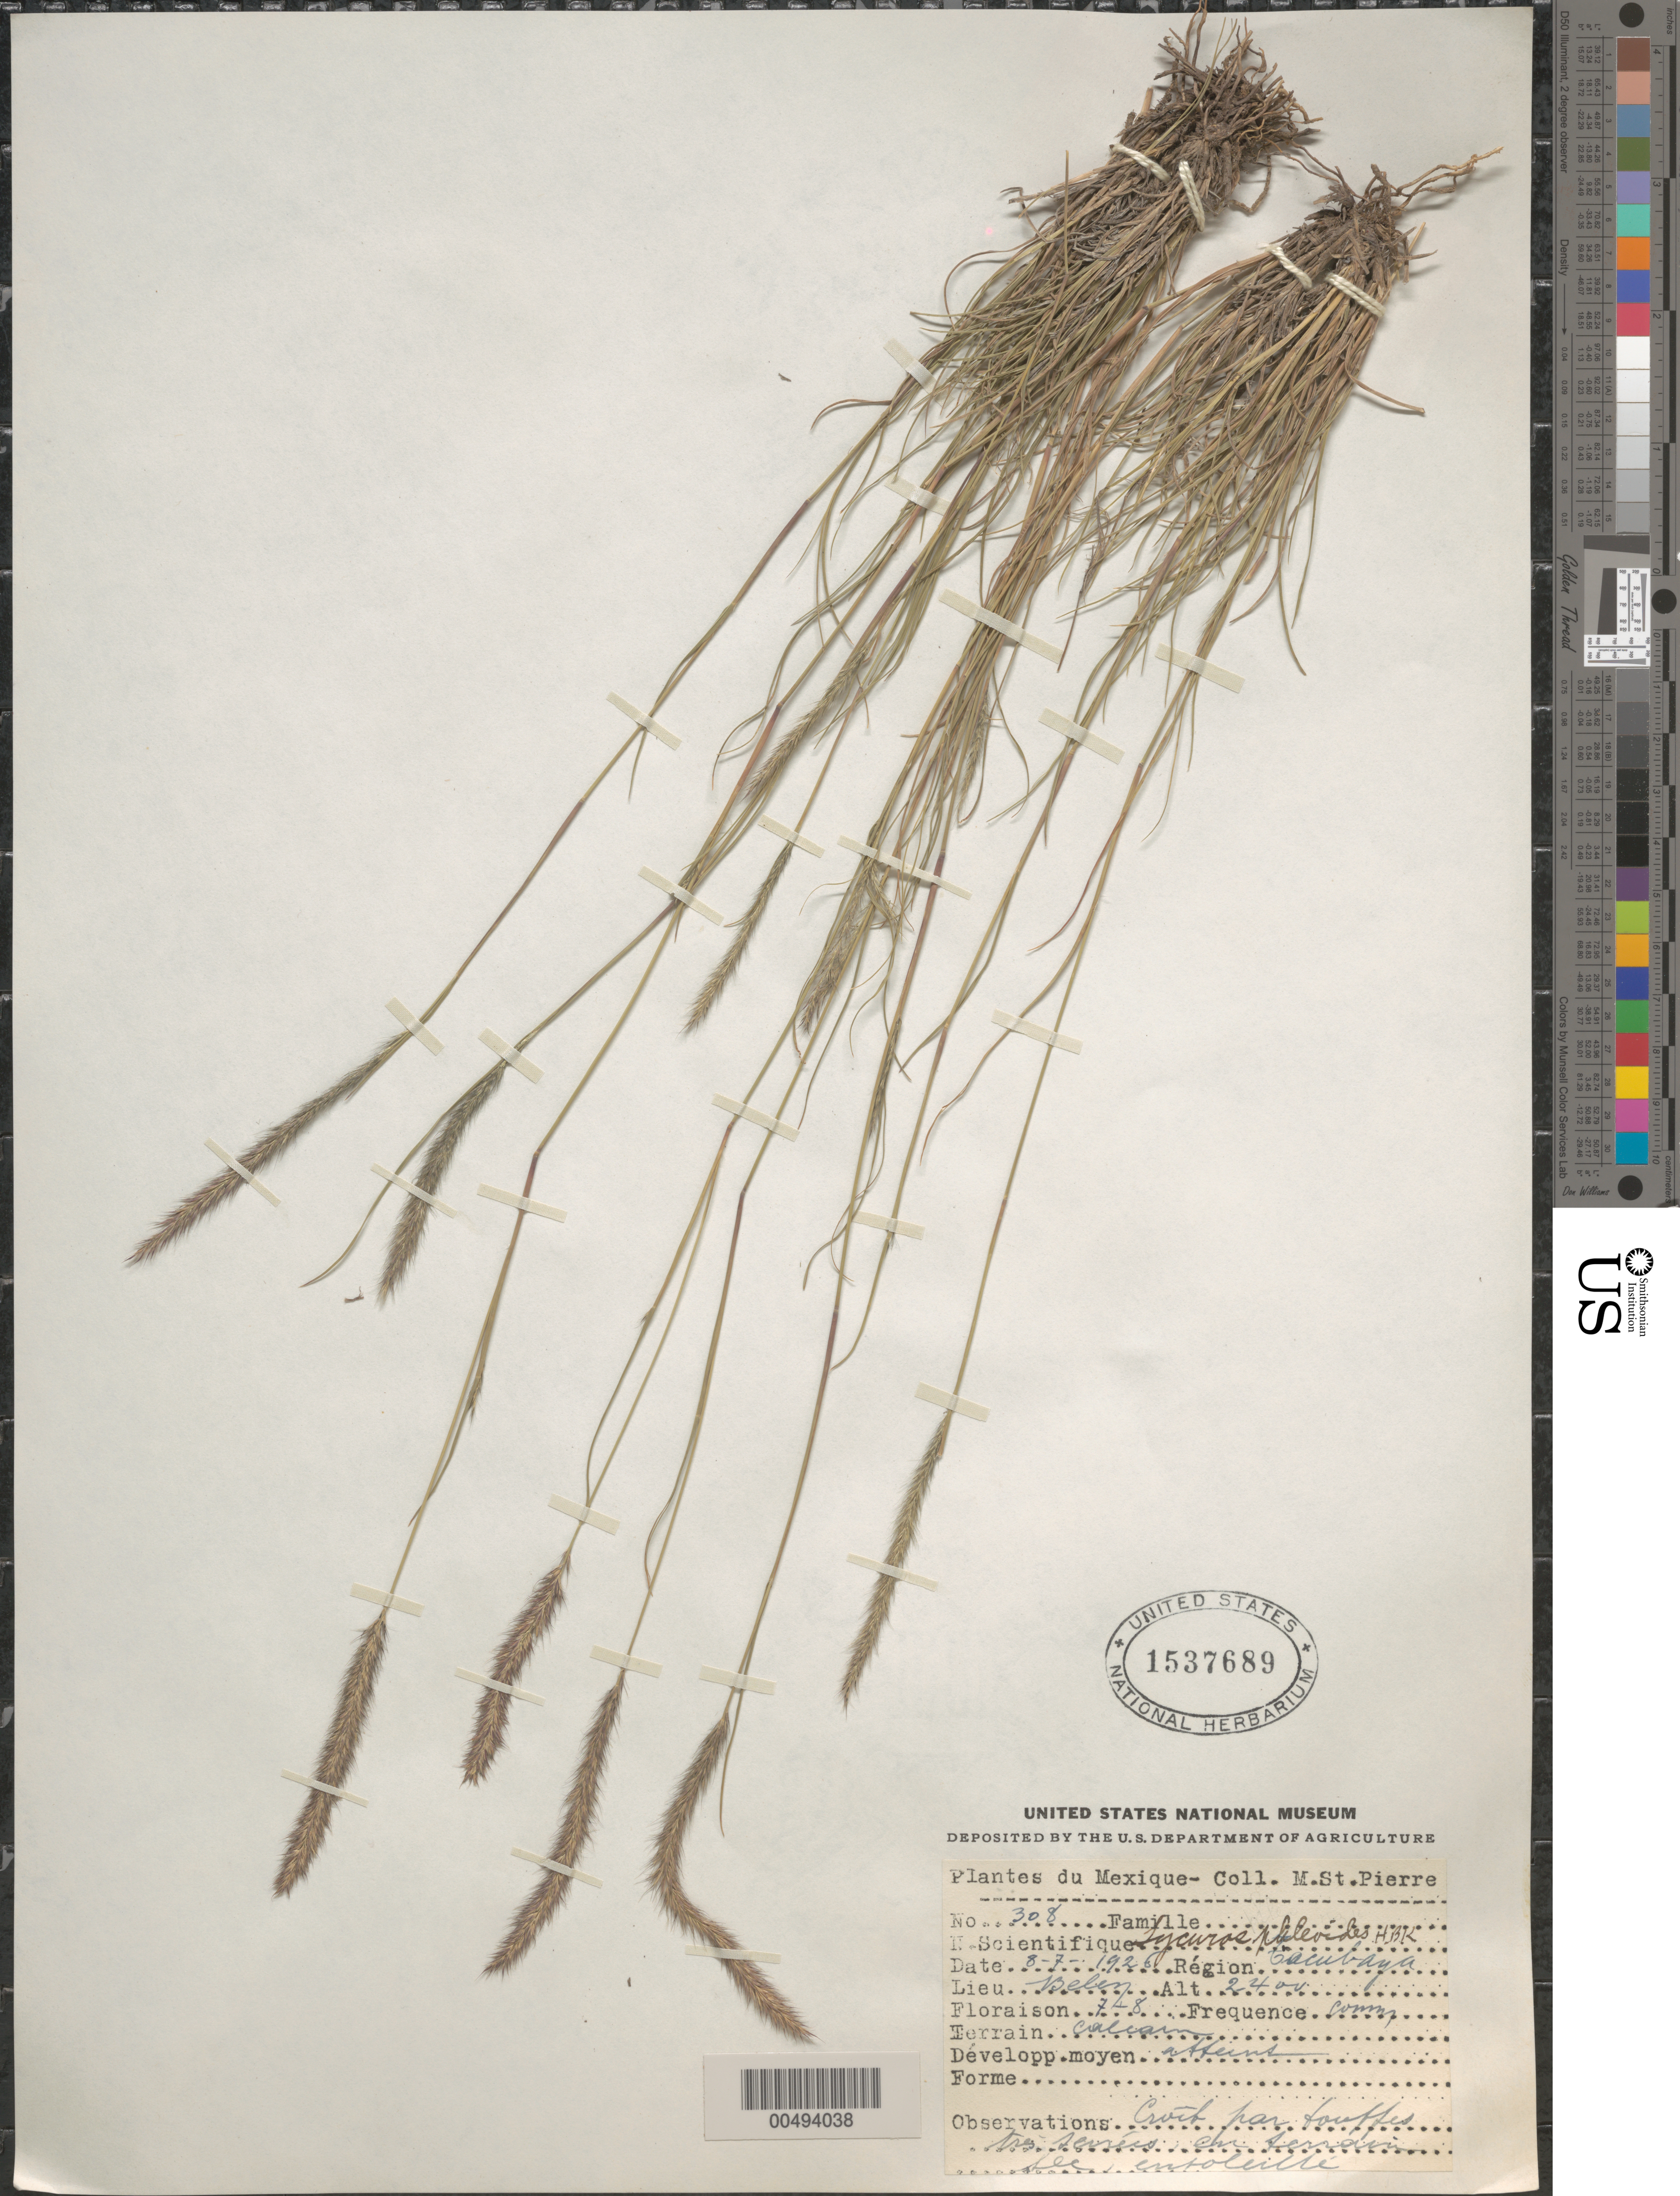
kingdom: Plantae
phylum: Tracheophyta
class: Liliopsida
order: Poales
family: Poaceae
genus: Lycurus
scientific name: Lycurus phleoides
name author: Kunth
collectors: M. Saint-Pierre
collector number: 308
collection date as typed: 8 Jul 1926 or 7 Aug 1926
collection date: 1926-07-08 or 1926-08-07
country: Mexico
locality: Tacubaya, Belen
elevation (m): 2400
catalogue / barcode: US 1537689